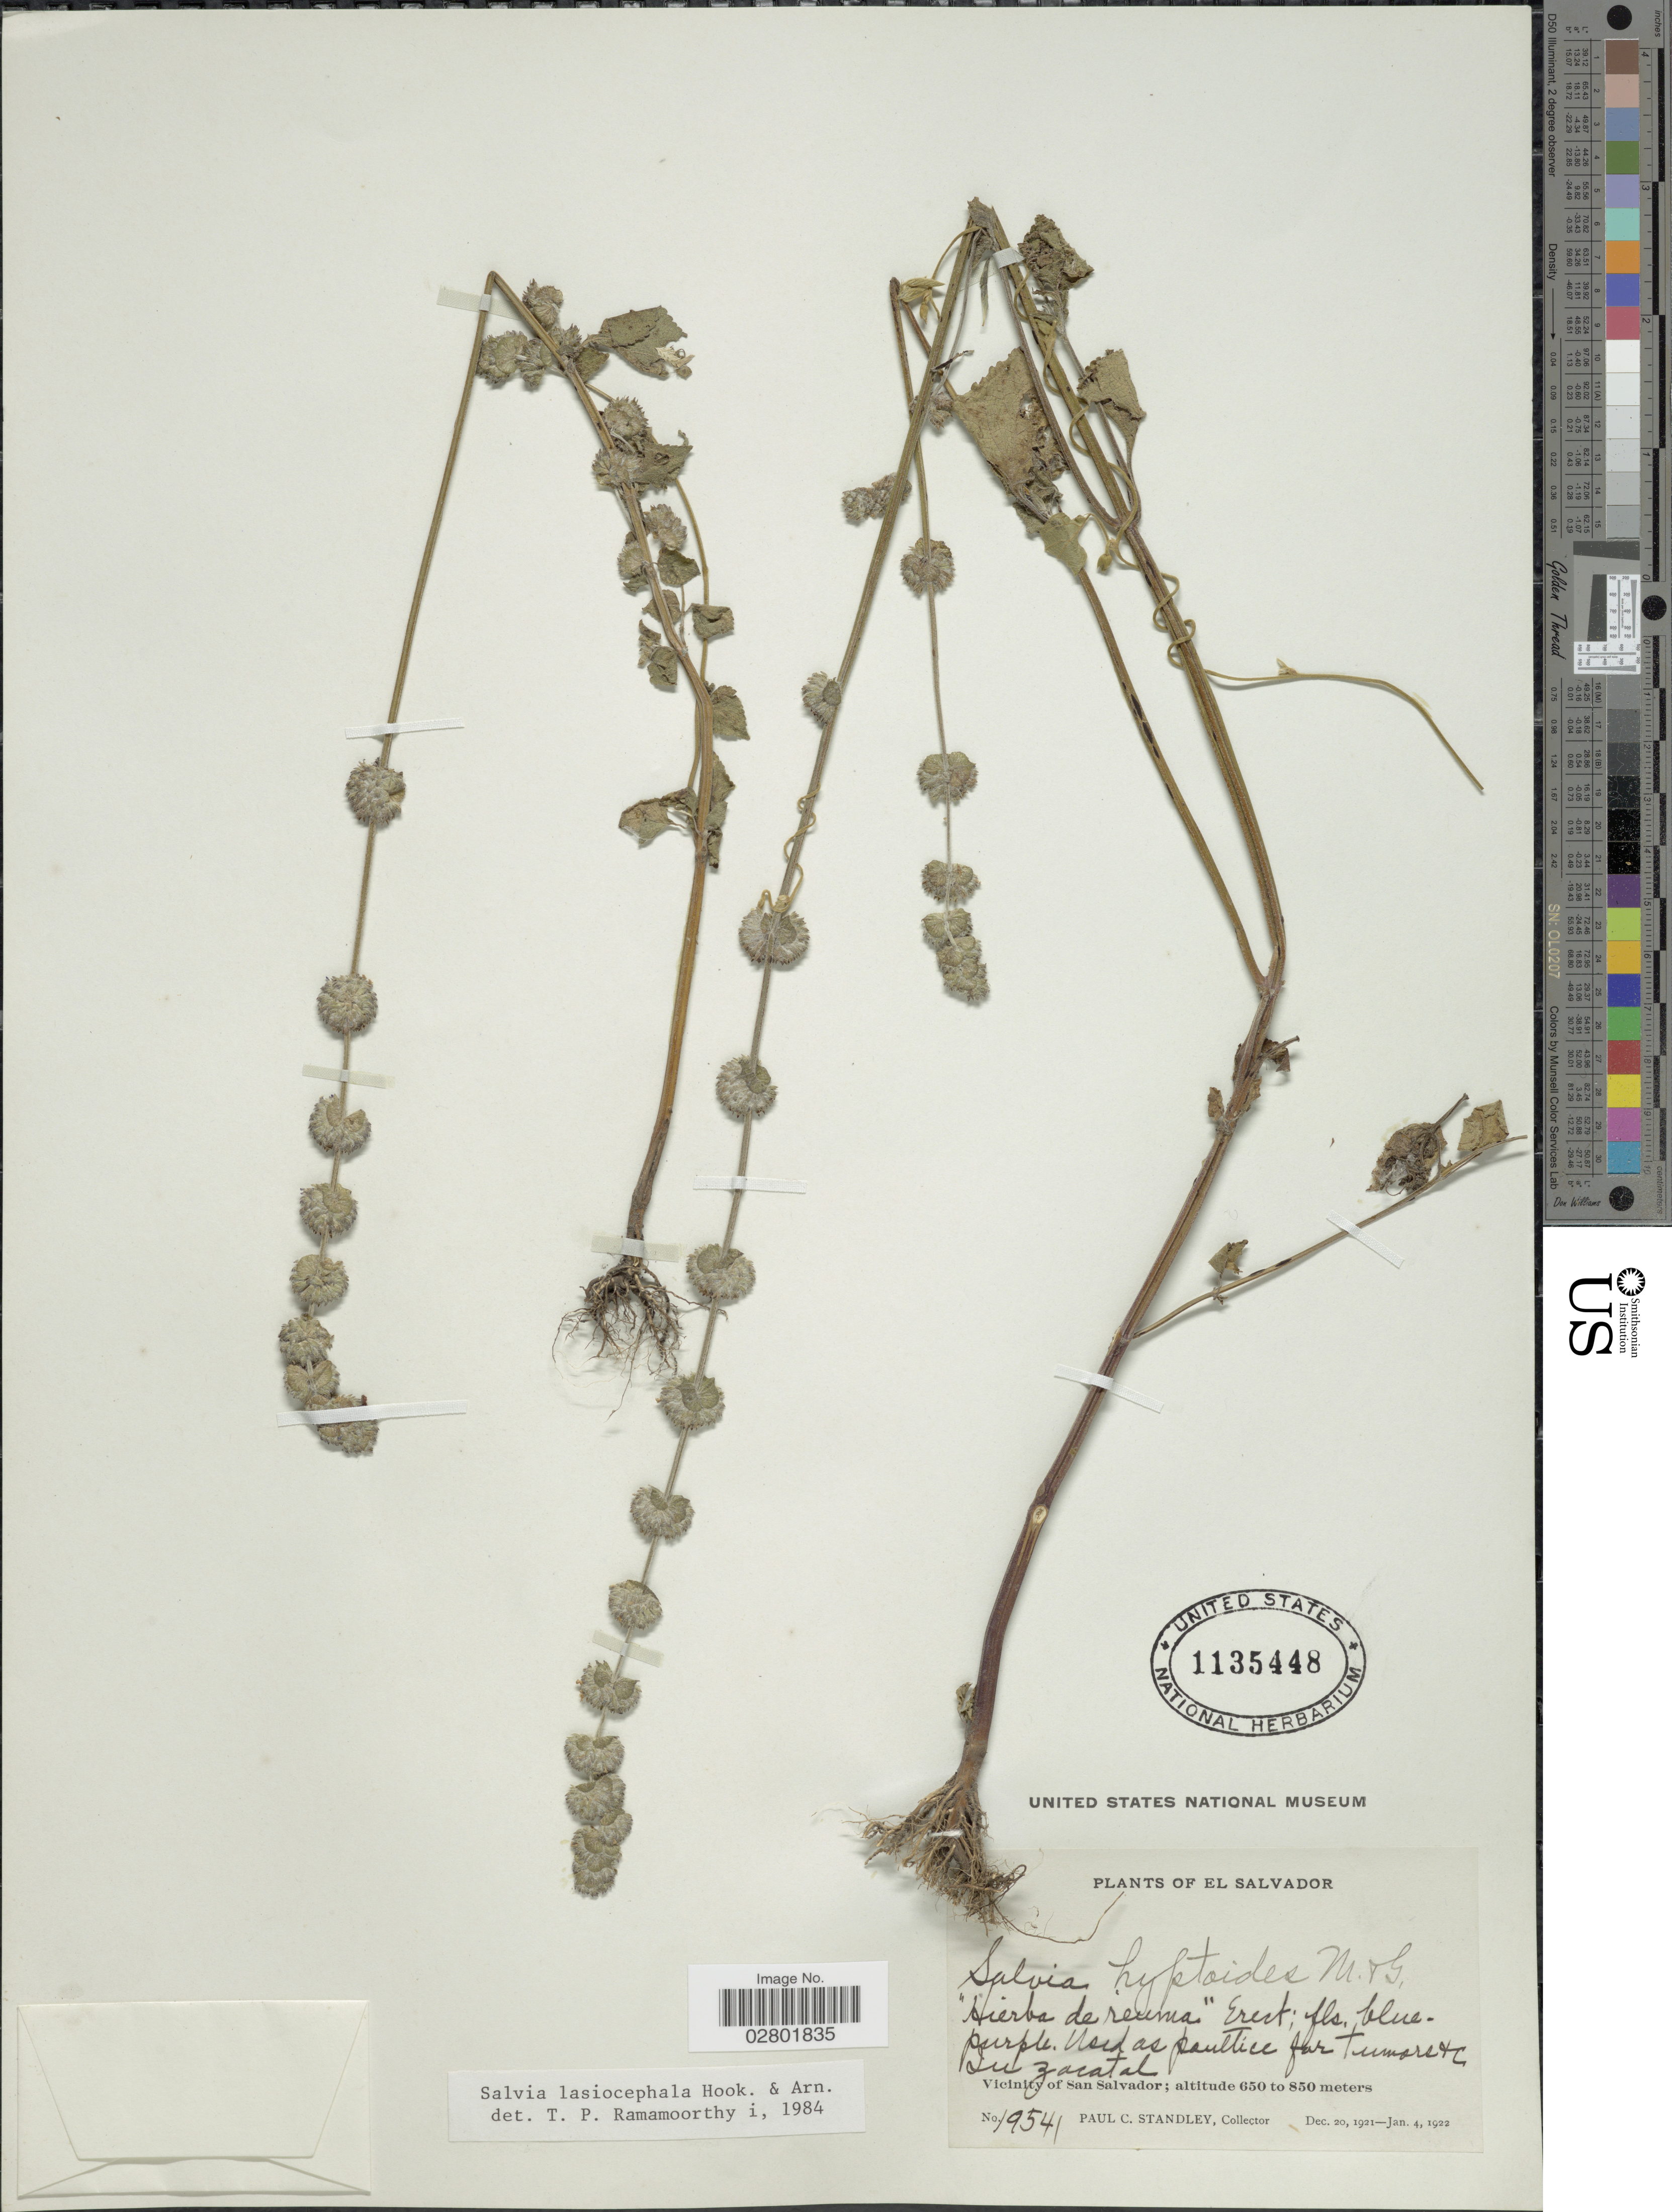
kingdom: Plantae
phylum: Tracheophyta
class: Magnoliopsida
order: Lamiales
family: Lamiaceae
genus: Salvia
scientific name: Salvia lasiocephala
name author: Hook. & Arn.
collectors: P. C. Standley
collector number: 19541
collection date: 1921-12-20/1922-01-04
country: El Salvador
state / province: San Salvador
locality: Zacatal, Vicinity of San Salvador.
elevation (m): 650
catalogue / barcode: US 1135448